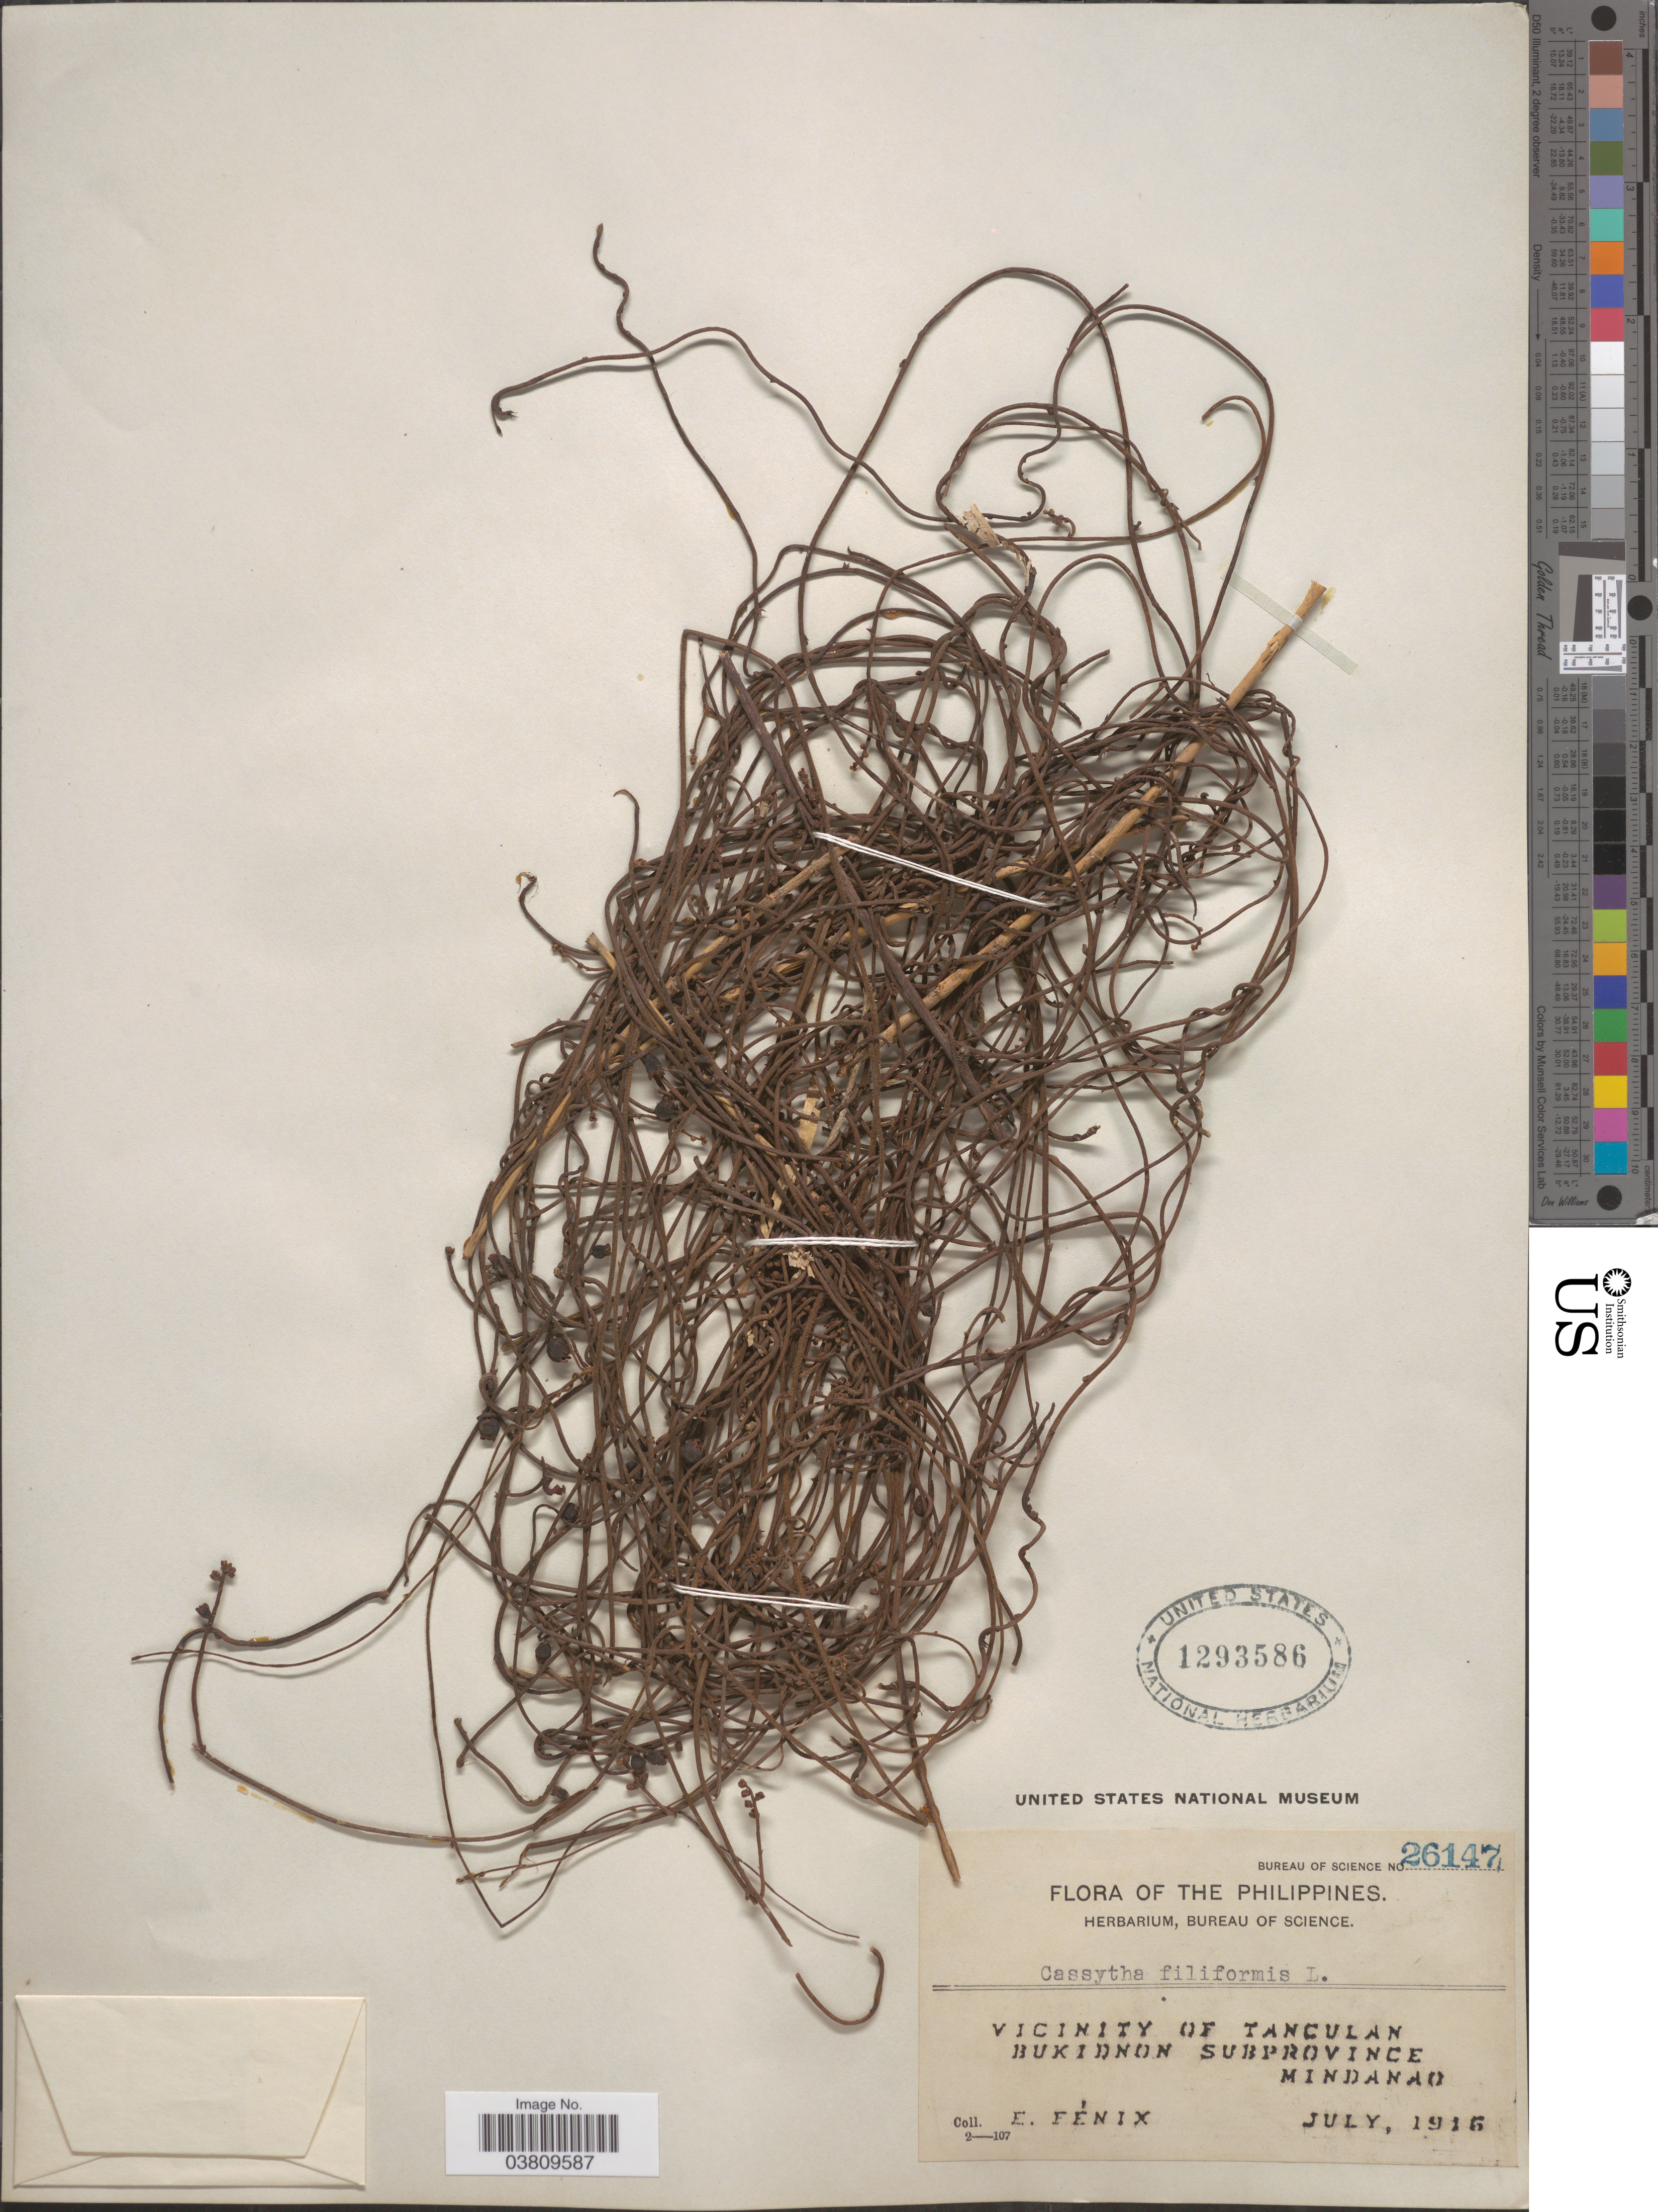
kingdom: Plantae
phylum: Tracheophyta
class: Magnoliopsida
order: Laurales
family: Lauraceae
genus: Cassytha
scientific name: Cassytha filiformis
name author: L.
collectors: E. Fenix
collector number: Bureau of Science 26147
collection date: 1916-07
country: Philippines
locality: Vicinity of Tanculan. Bukidnon Subprovince. Mindanao.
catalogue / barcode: US 1293586